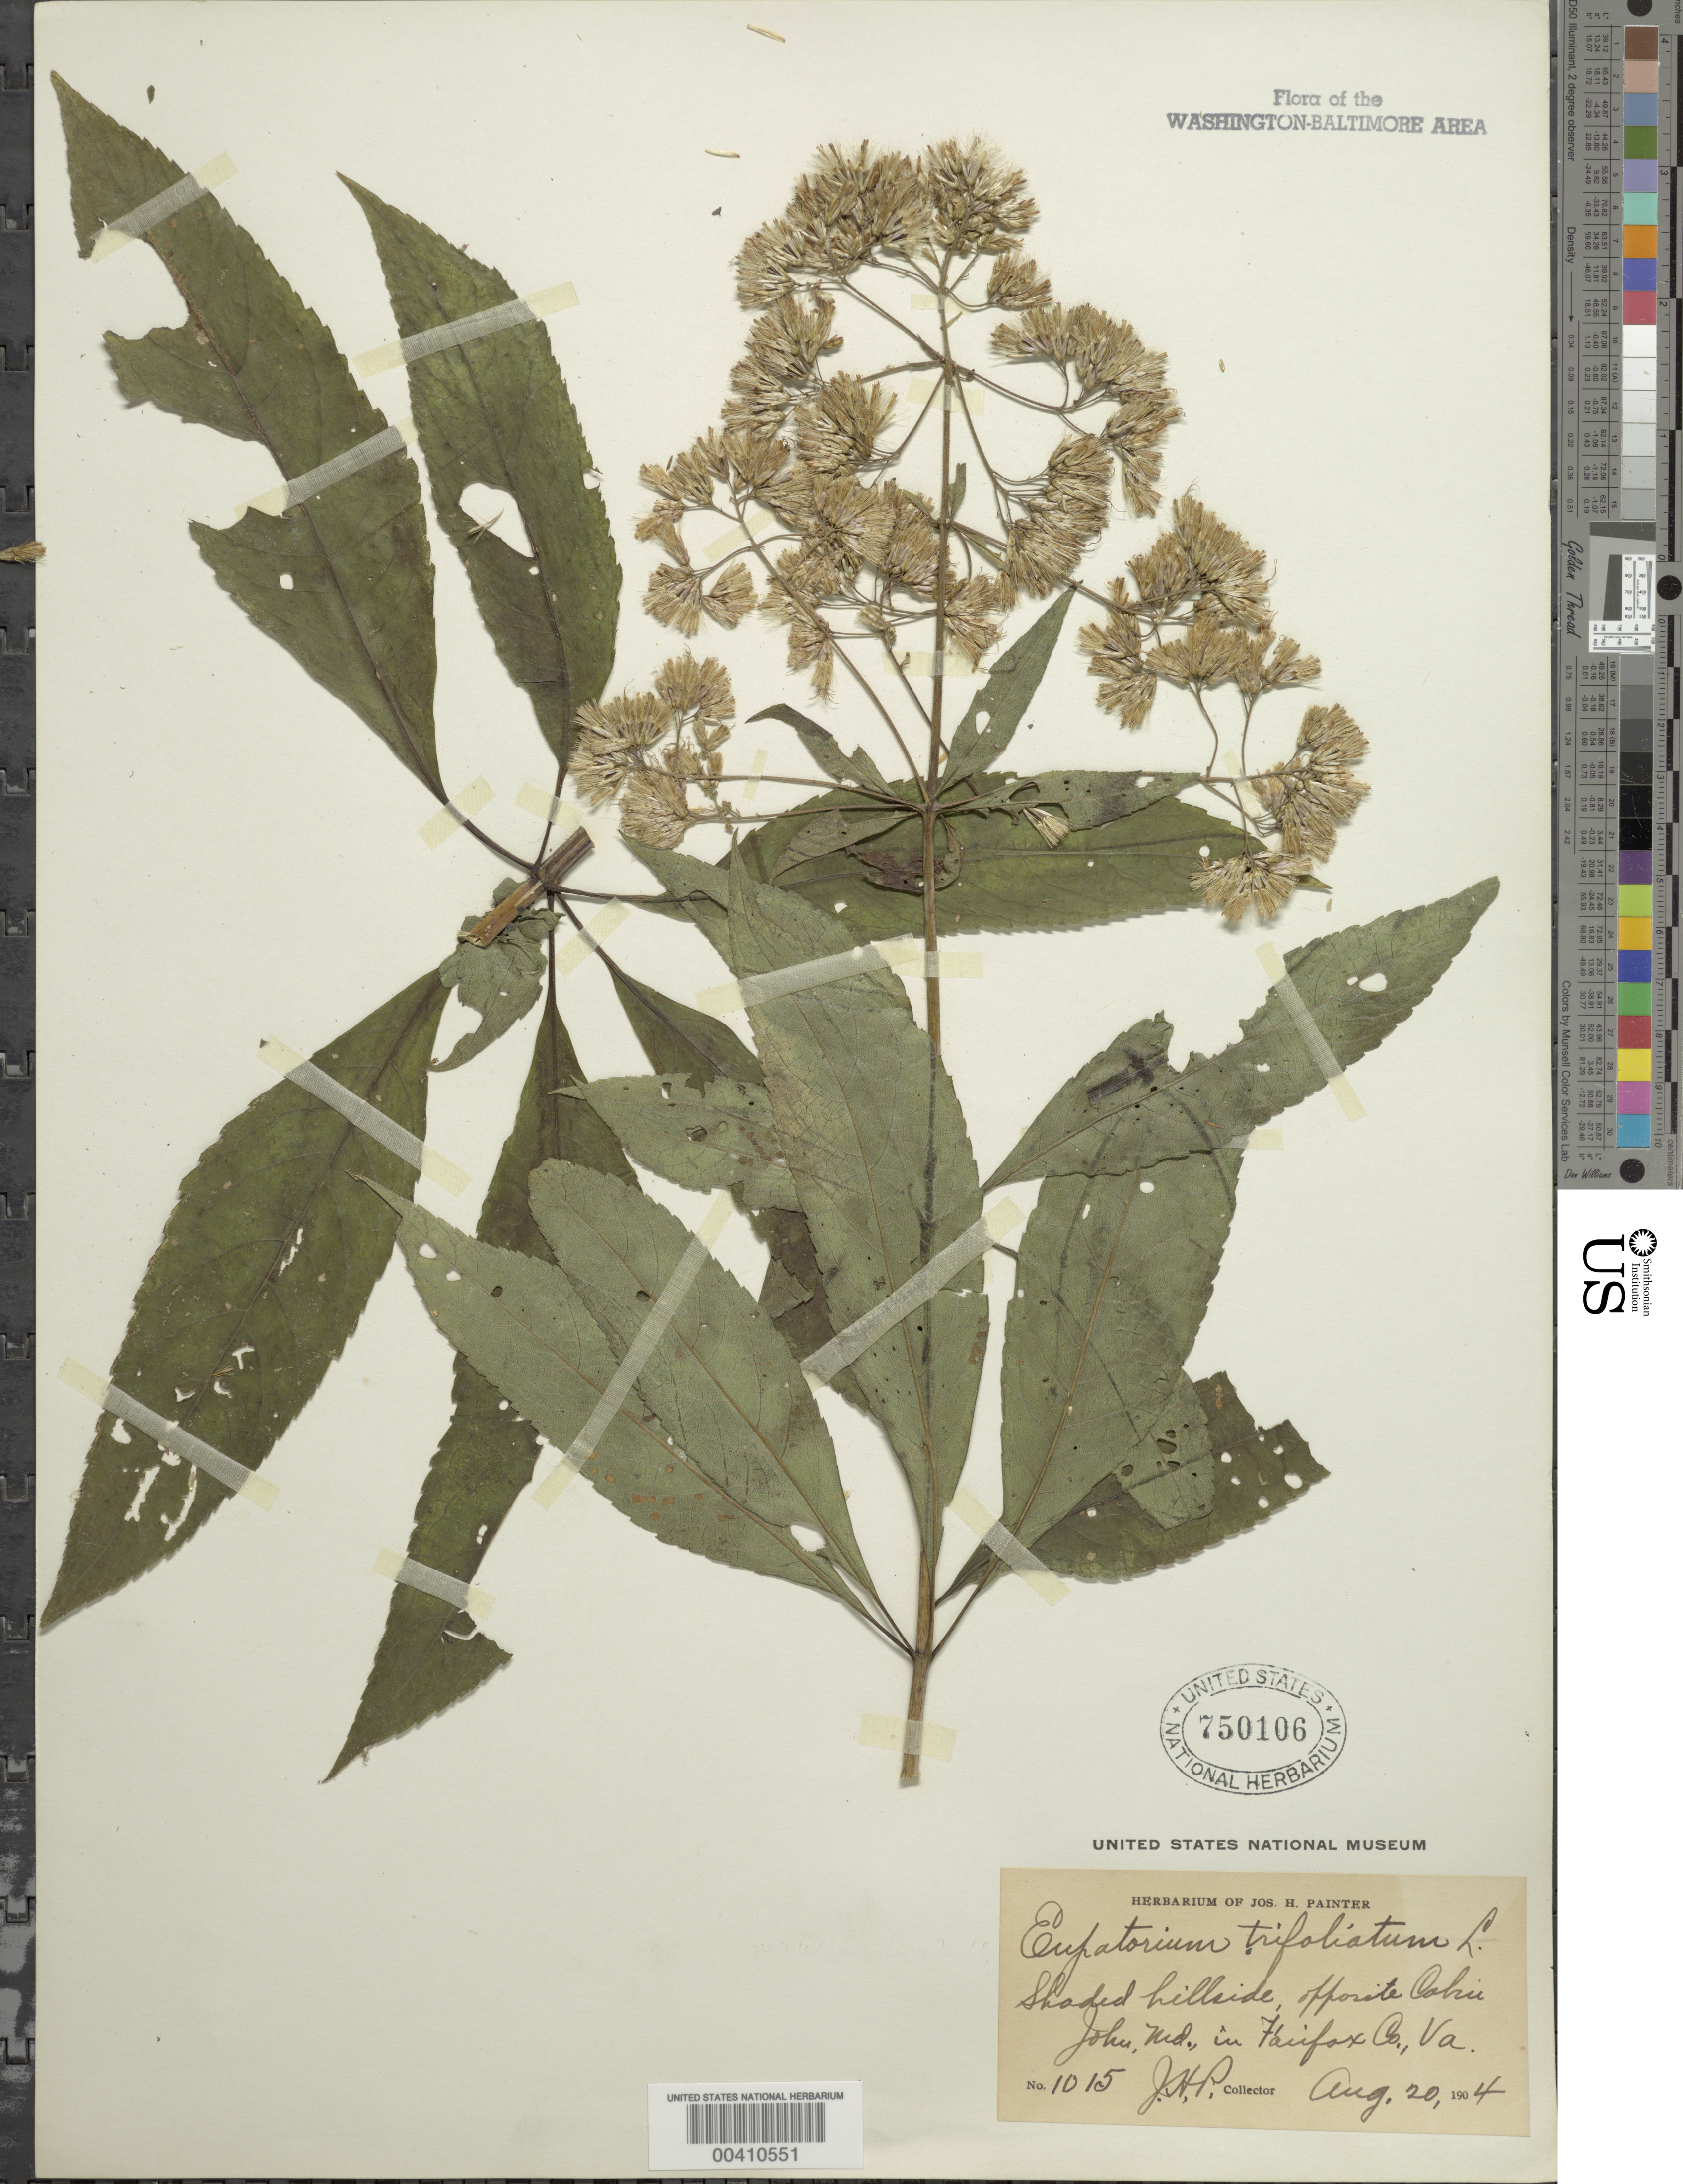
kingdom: Plantae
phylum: Tracheophyta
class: Magnoliopsida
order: Asterales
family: Asteraceae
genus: Eupatorium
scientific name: Eupatorium purpureum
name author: (L.) E.E. Lamont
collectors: J. H. Painter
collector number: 1015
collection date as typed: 20 Aug 1904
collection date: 1904-08-20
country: United States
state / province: Virginia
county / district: Fairfax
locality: opposite Cabin John Bridge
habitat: Shaded hillside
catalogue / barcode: US 750106